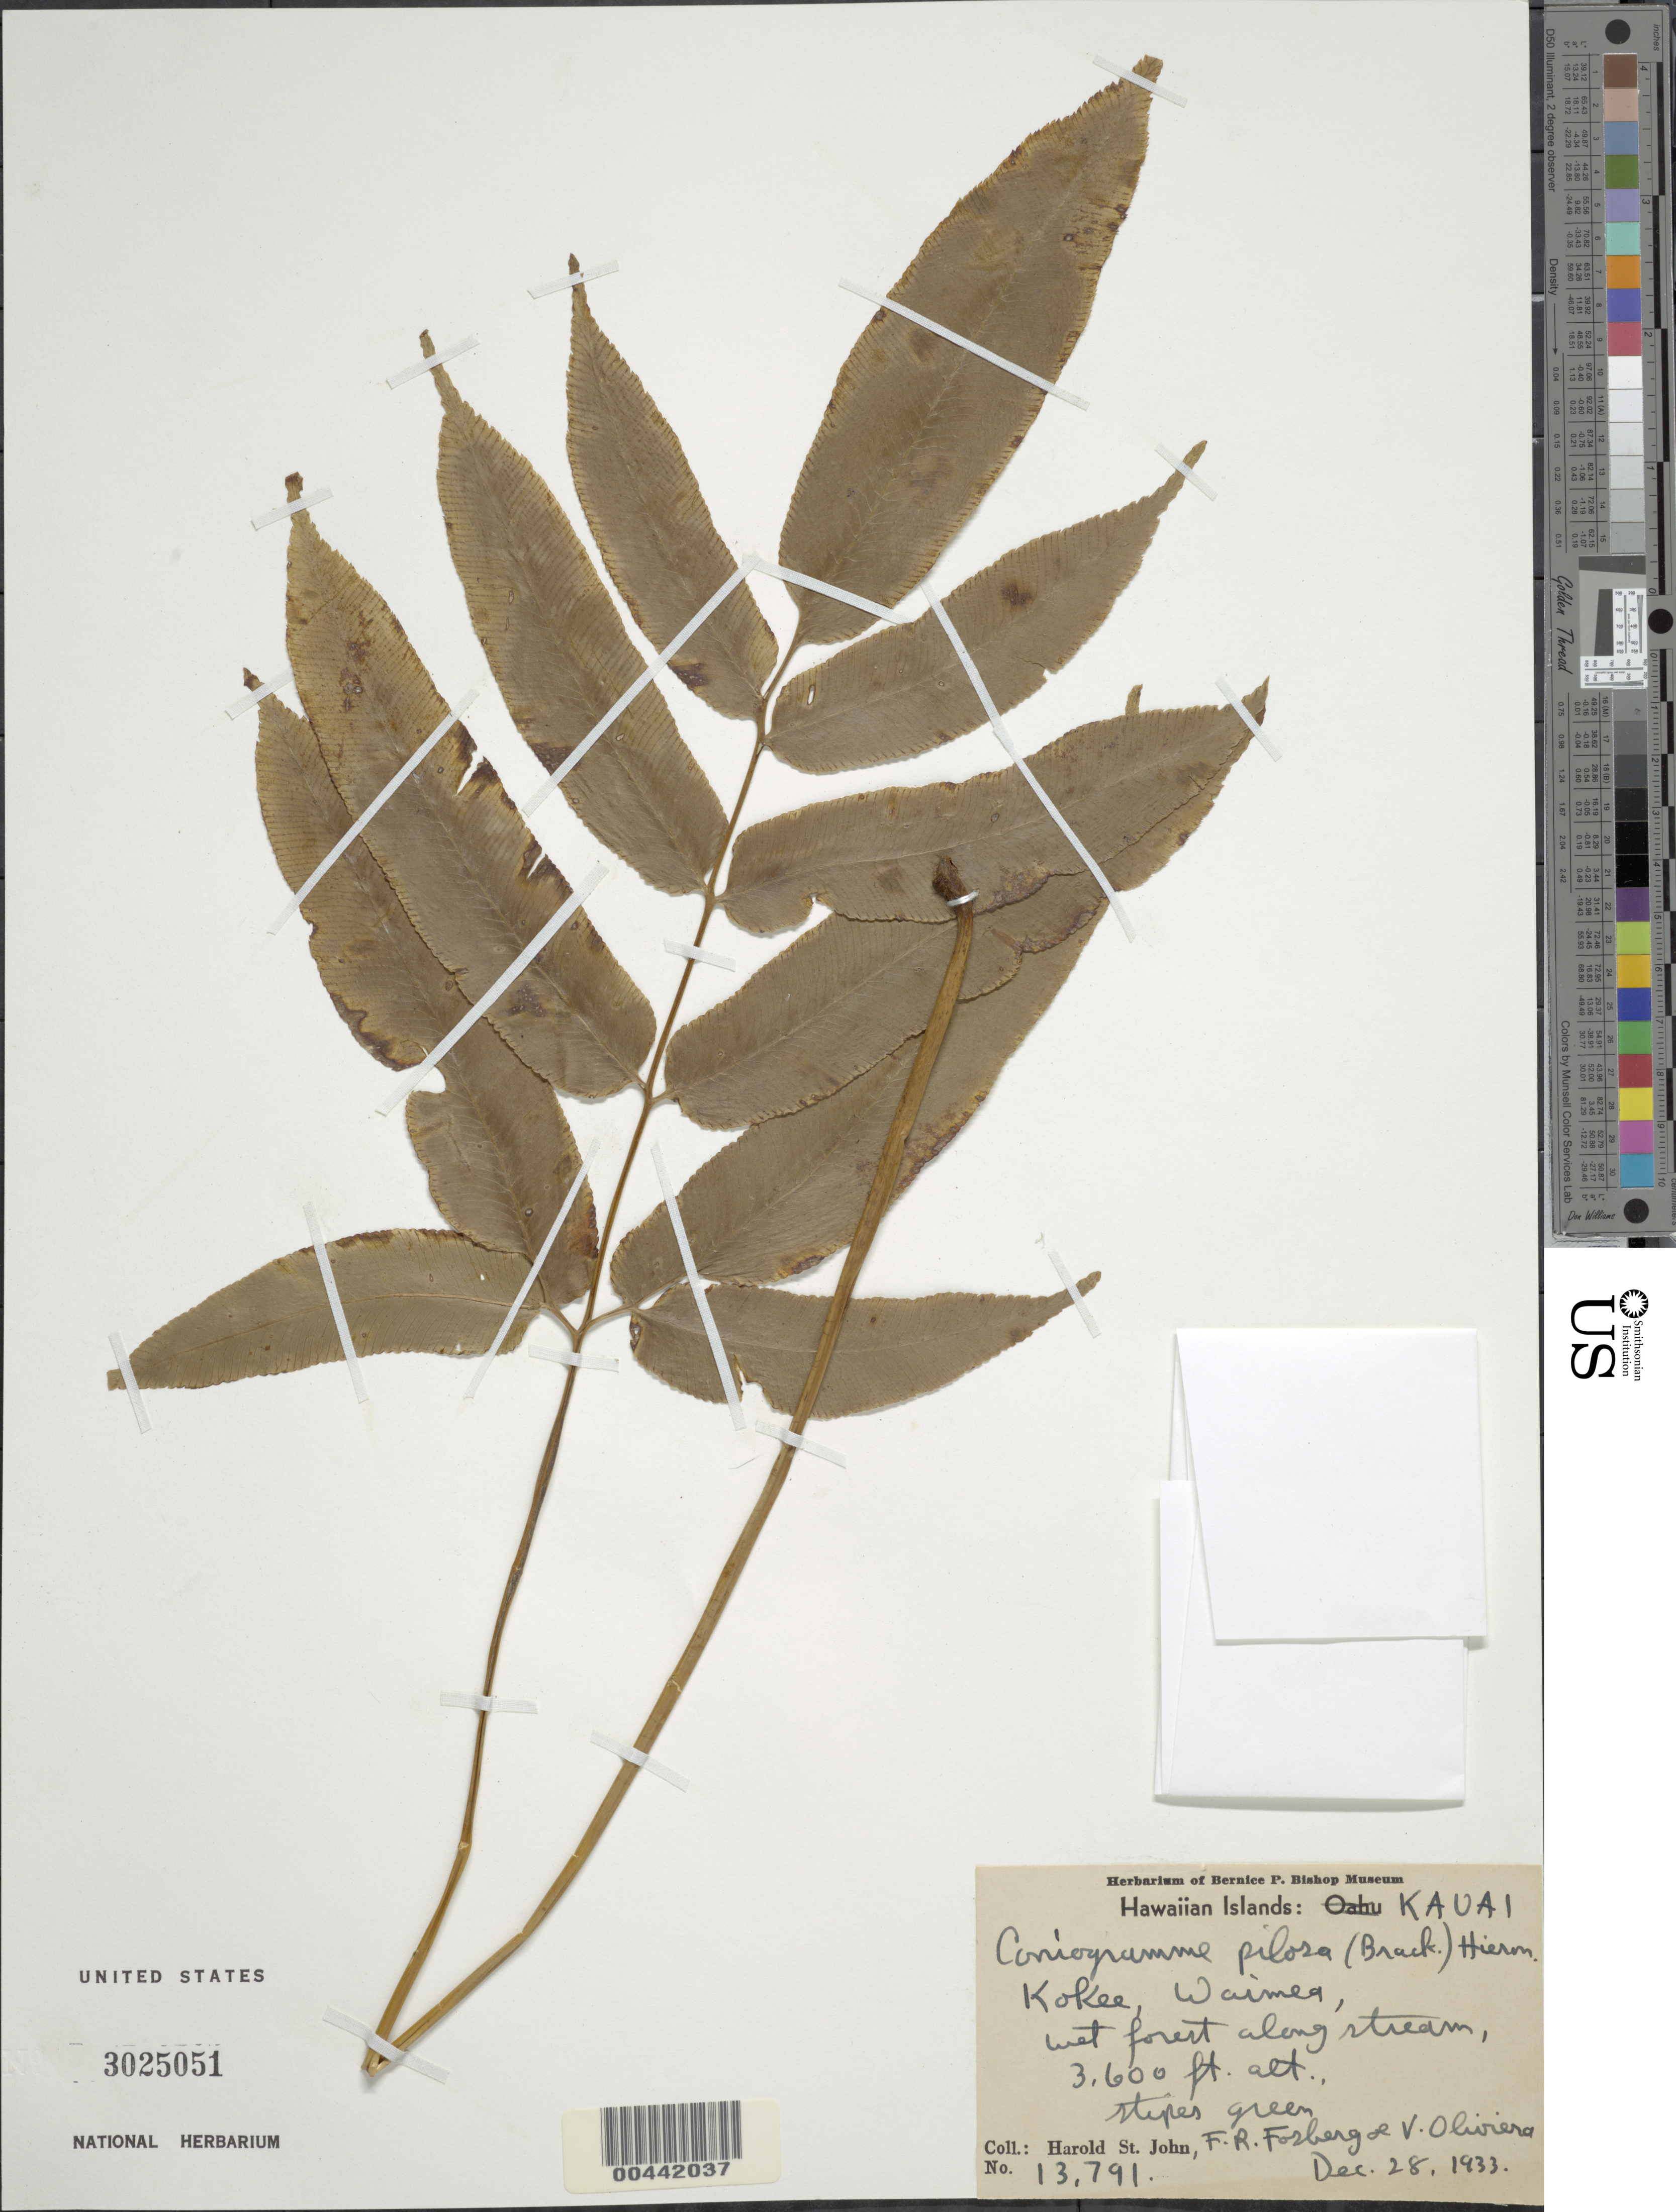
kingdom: Plantae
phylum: Tracheophyta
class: Polypodiopsida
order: Polypodiales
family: Pteridaceae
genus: Coniogramme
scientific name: Coniogramme pilosa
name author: (Brack.) Hieron.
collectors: H. St. John, F. R. Fosberg & V. Oliviera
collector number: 13791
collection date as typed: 28 Dec 1933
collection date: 1933-12-28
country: United States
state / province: Hawaii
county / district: Kauai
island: Kaua'i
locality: Kokee, Waimea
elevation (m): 1097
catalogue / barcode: US 3025051